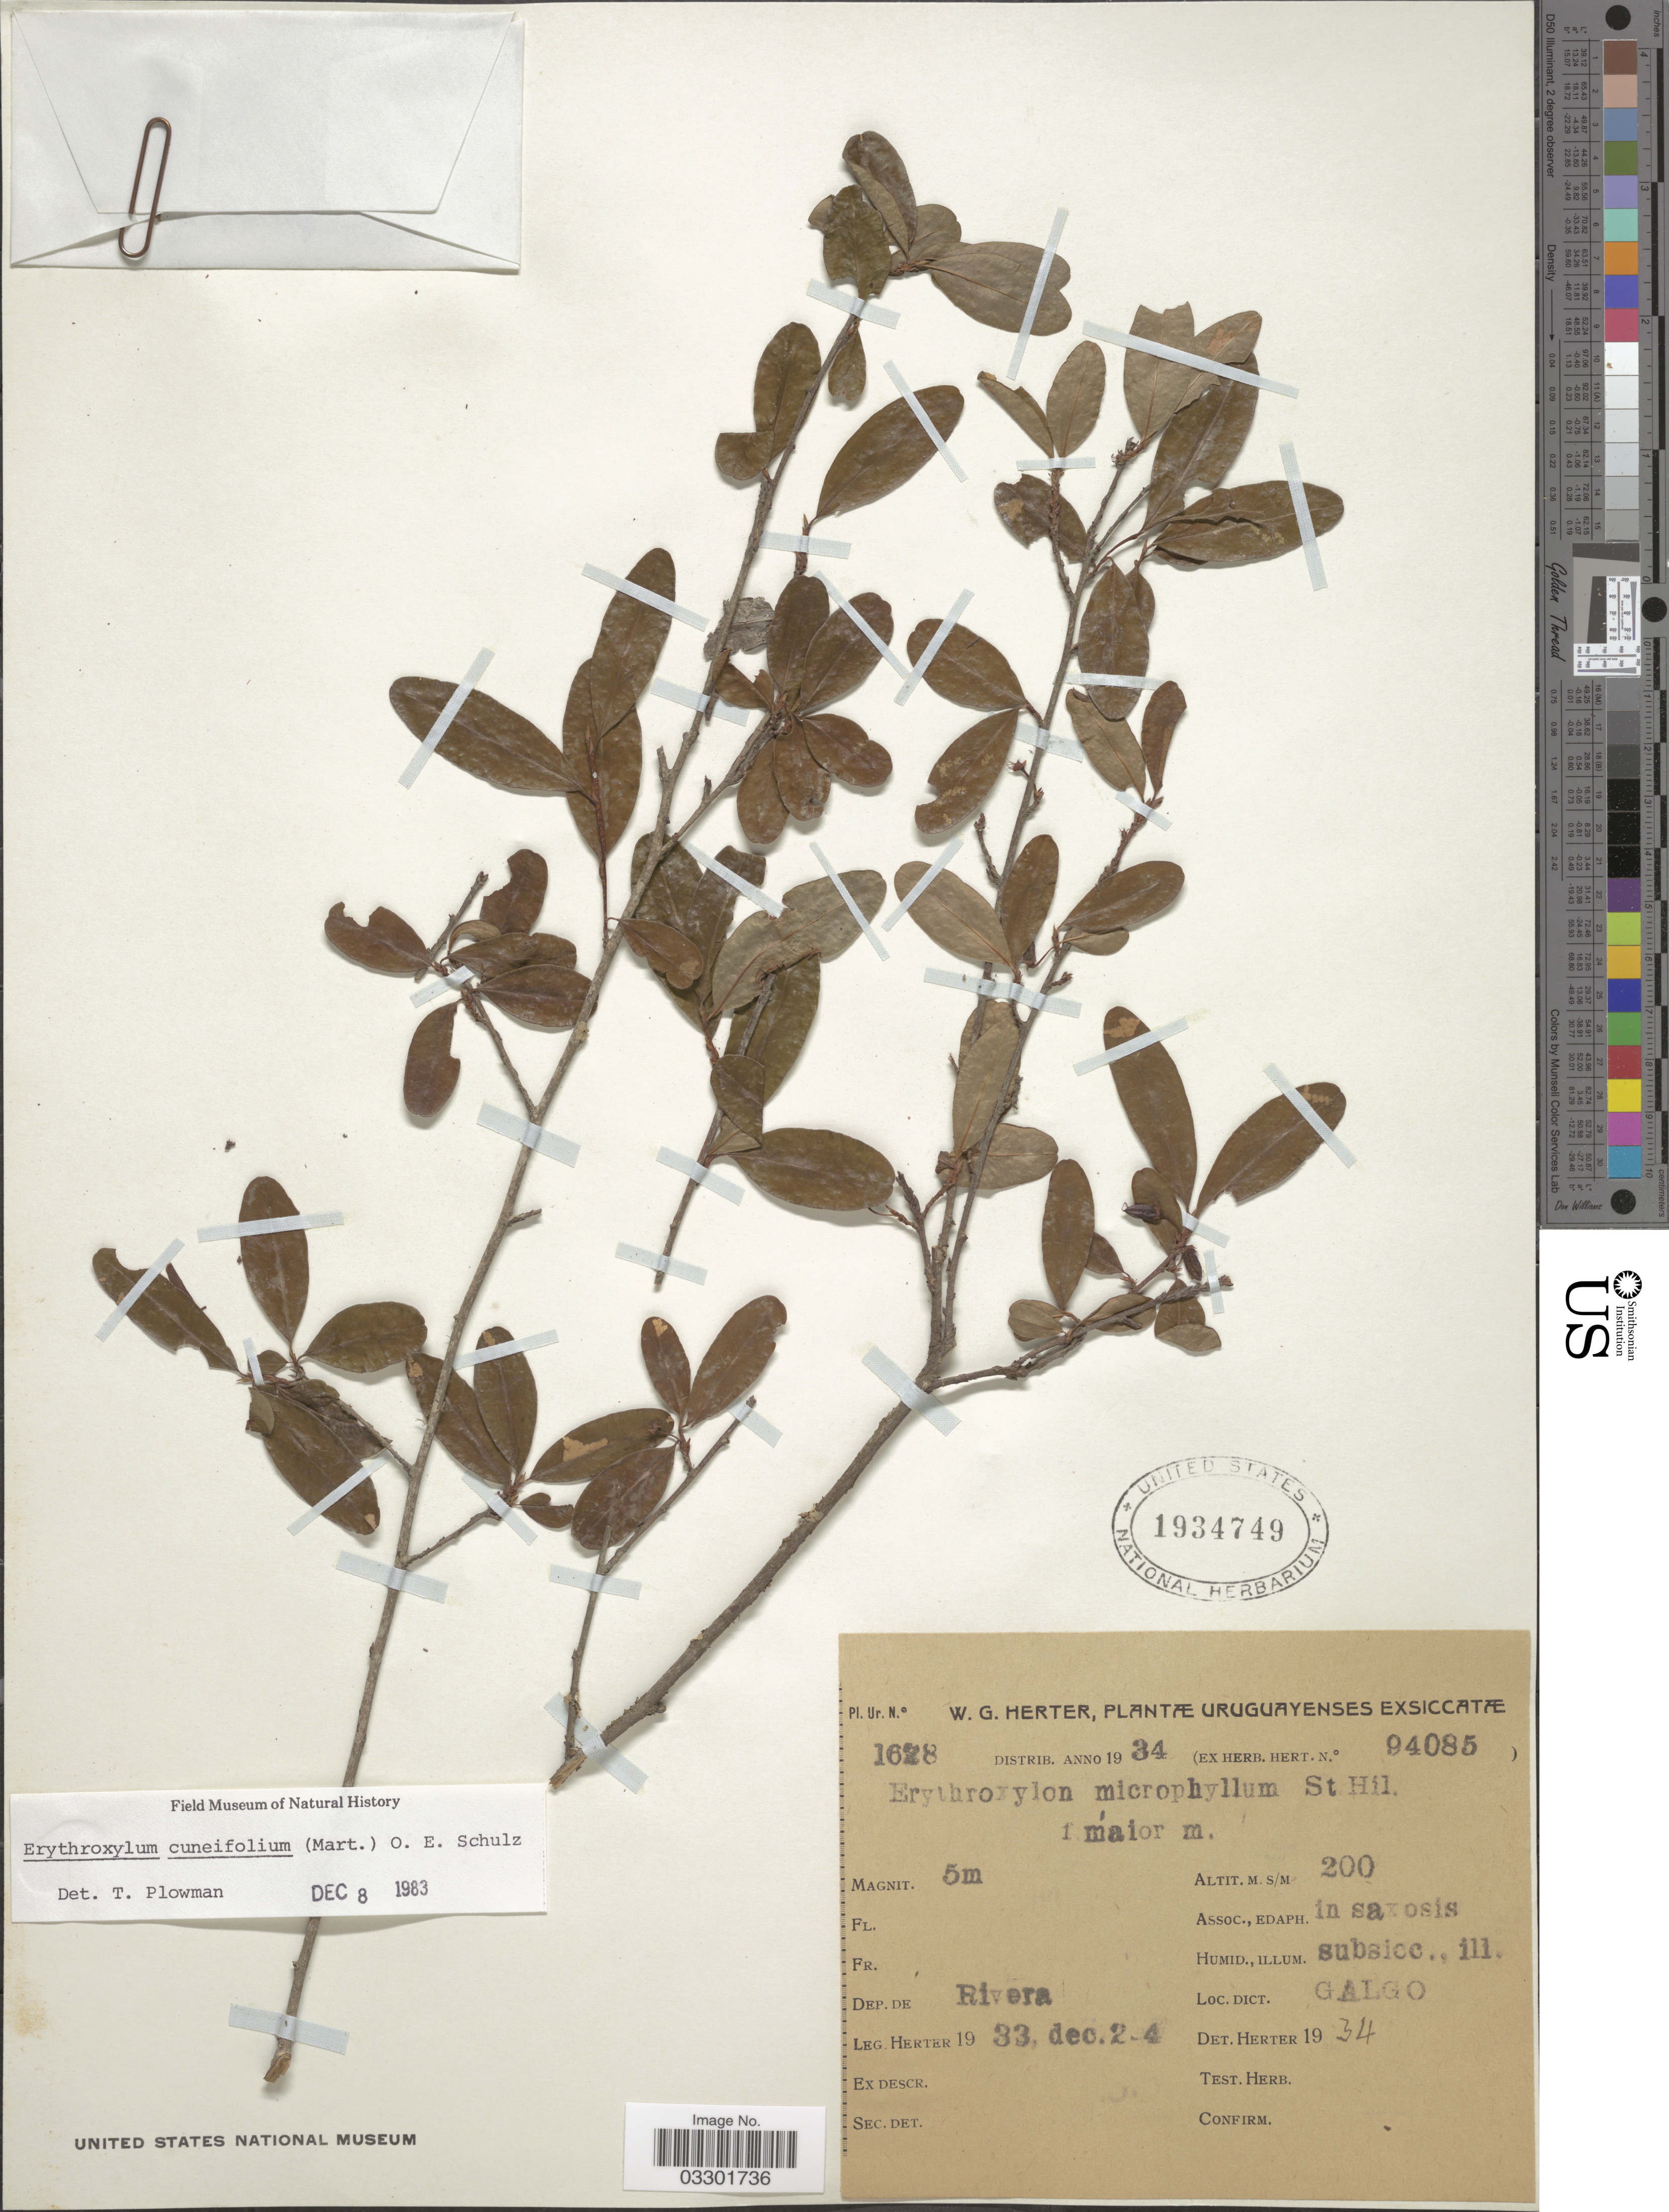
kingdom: Plantae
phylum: Tracheophyta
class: Magnoliopsida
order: Malpighiales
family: Erythroxylaceae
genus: Erythroxylum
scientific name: Erythroxylum cuneifolium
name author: (Mart.) O.E. Schulz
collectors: W. G. Herter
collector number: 1628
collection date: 1933-12-02/1933-12-04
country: Uruguay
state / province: Rivera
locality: Dep. de Rivera. Loc. Dict. Galgo.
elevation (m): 200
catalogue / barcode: US 1934749